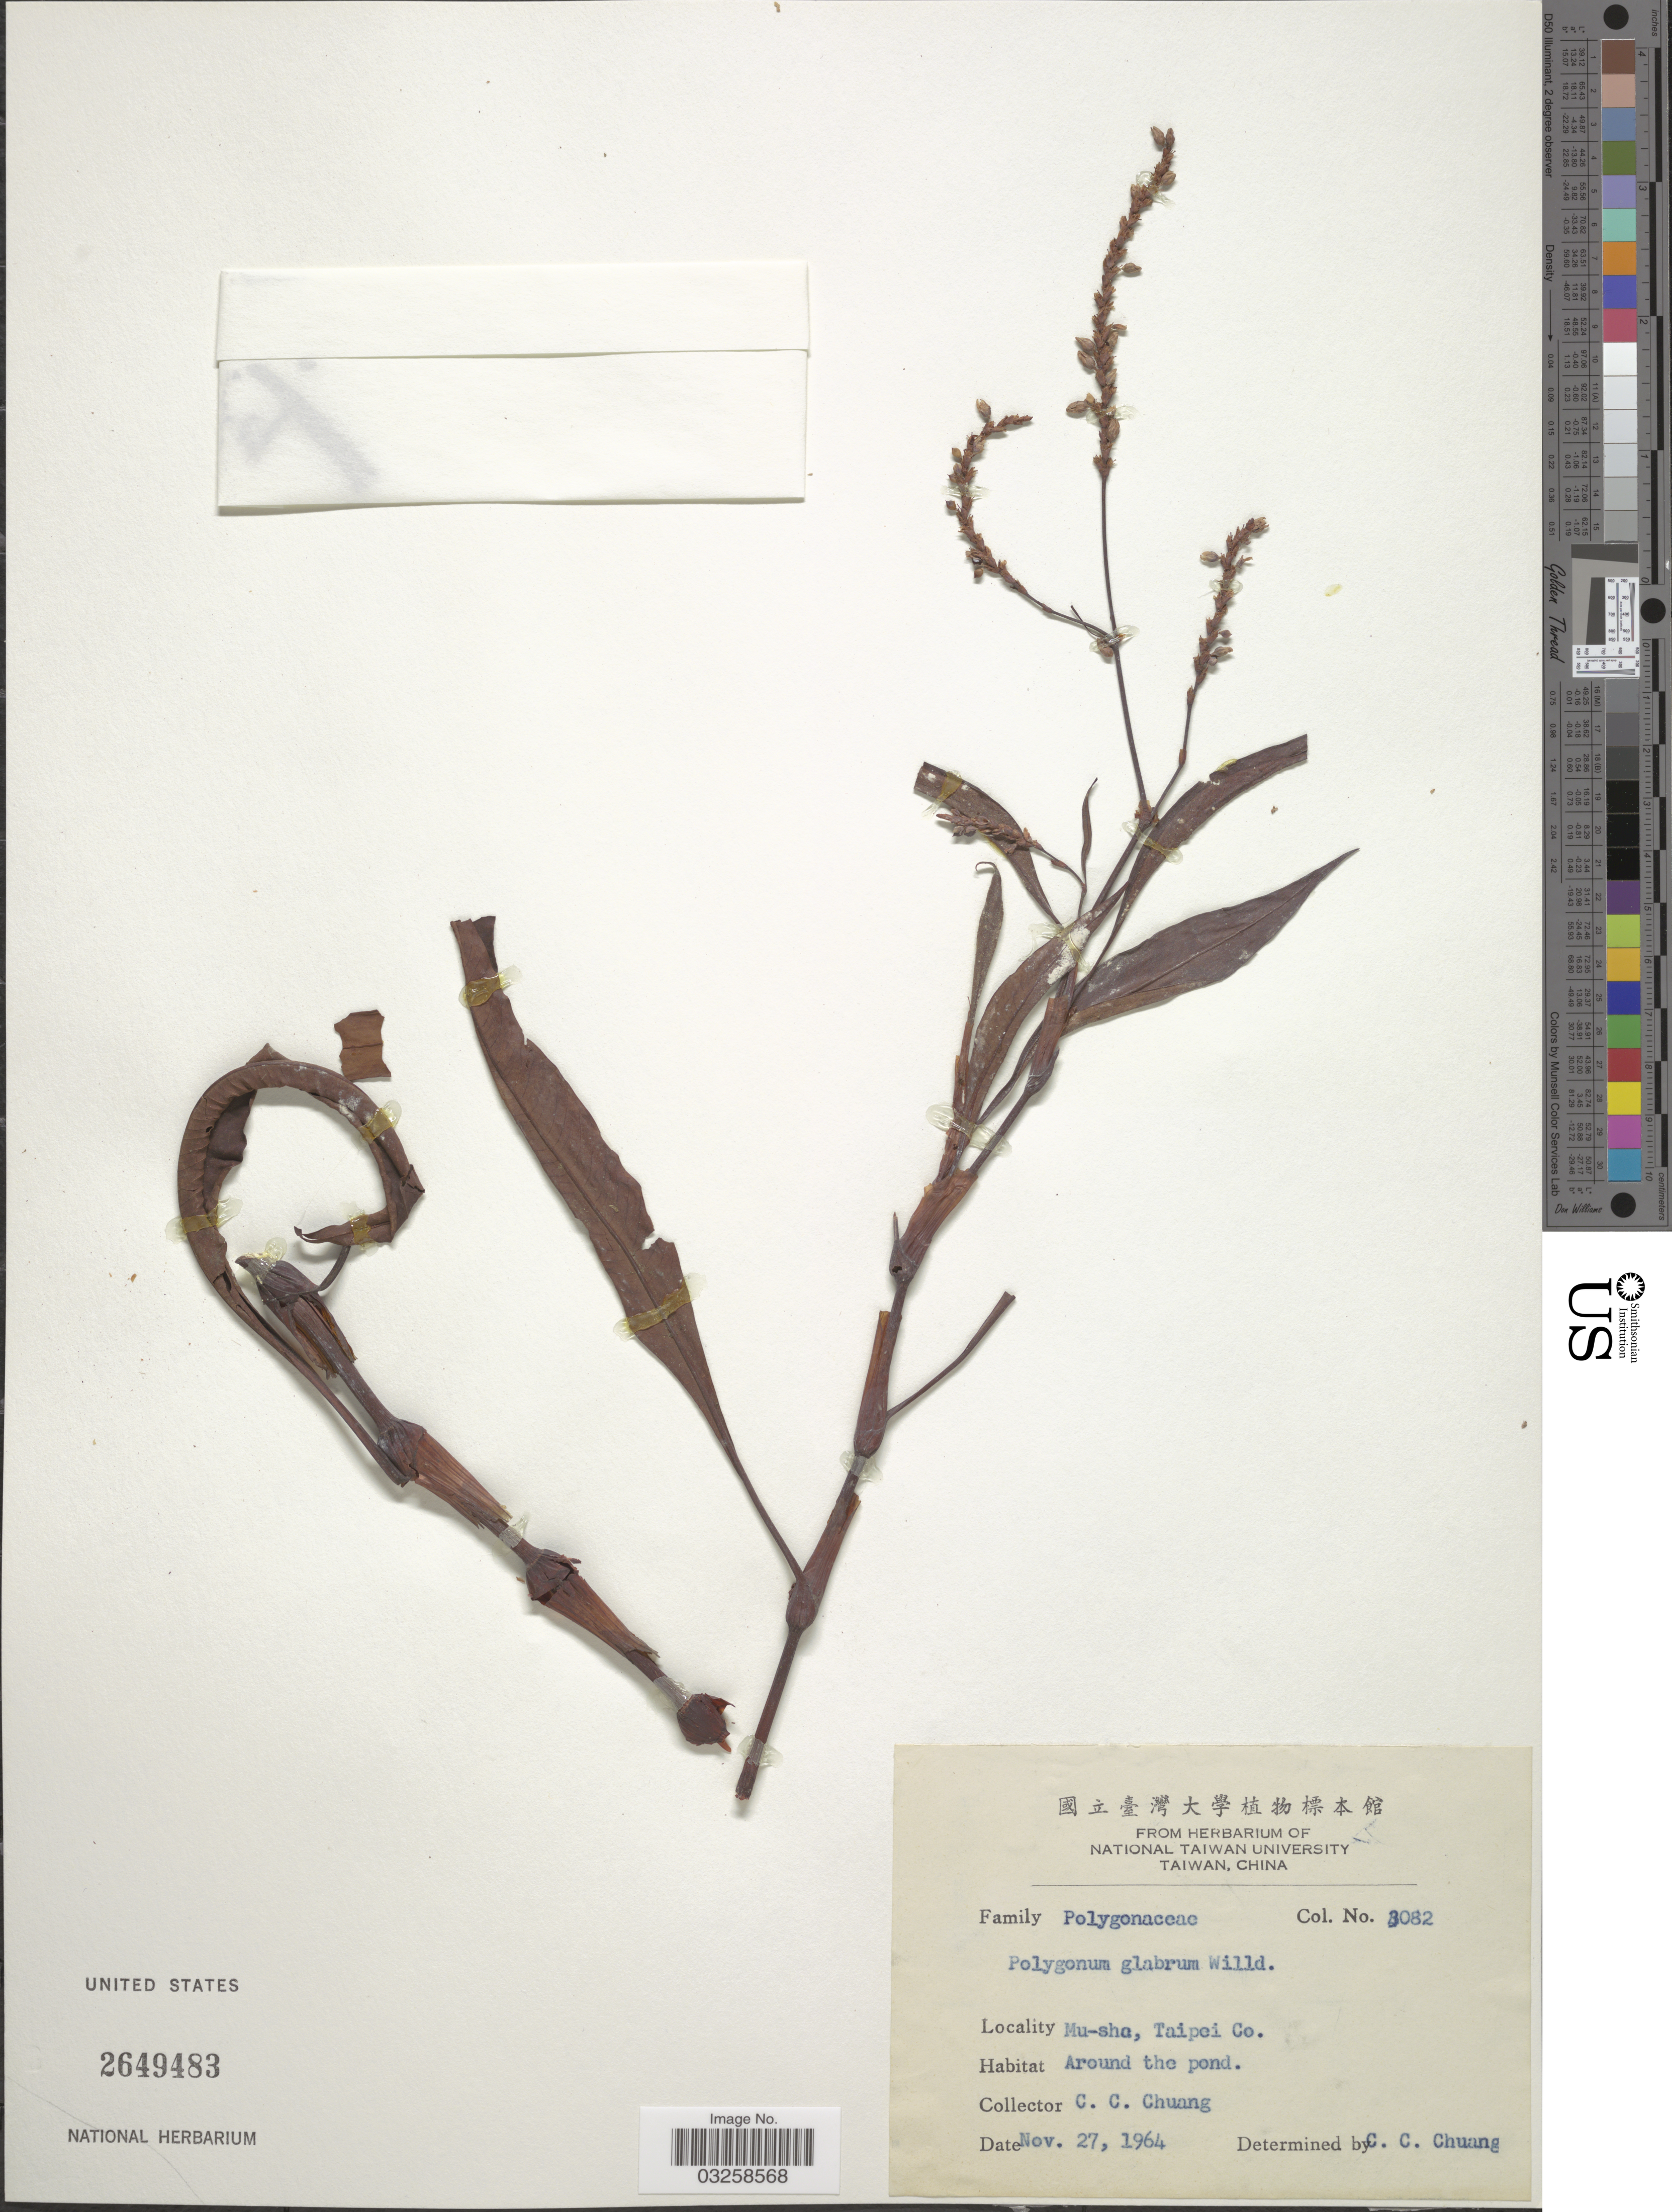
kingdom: Plantae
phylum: Tracheophyta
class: Magnoliopsida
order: Caryophyllales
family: Polygonaceae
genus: Persicaria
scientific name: Persicaria glabra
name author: (Willd.) M. Gómez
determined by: U.S. National Herbarium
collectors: C. Chung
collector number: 3082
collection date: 1964-11-27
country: Taiwan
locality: Mu-sha, Taipei Co.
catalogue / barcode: US 2649483